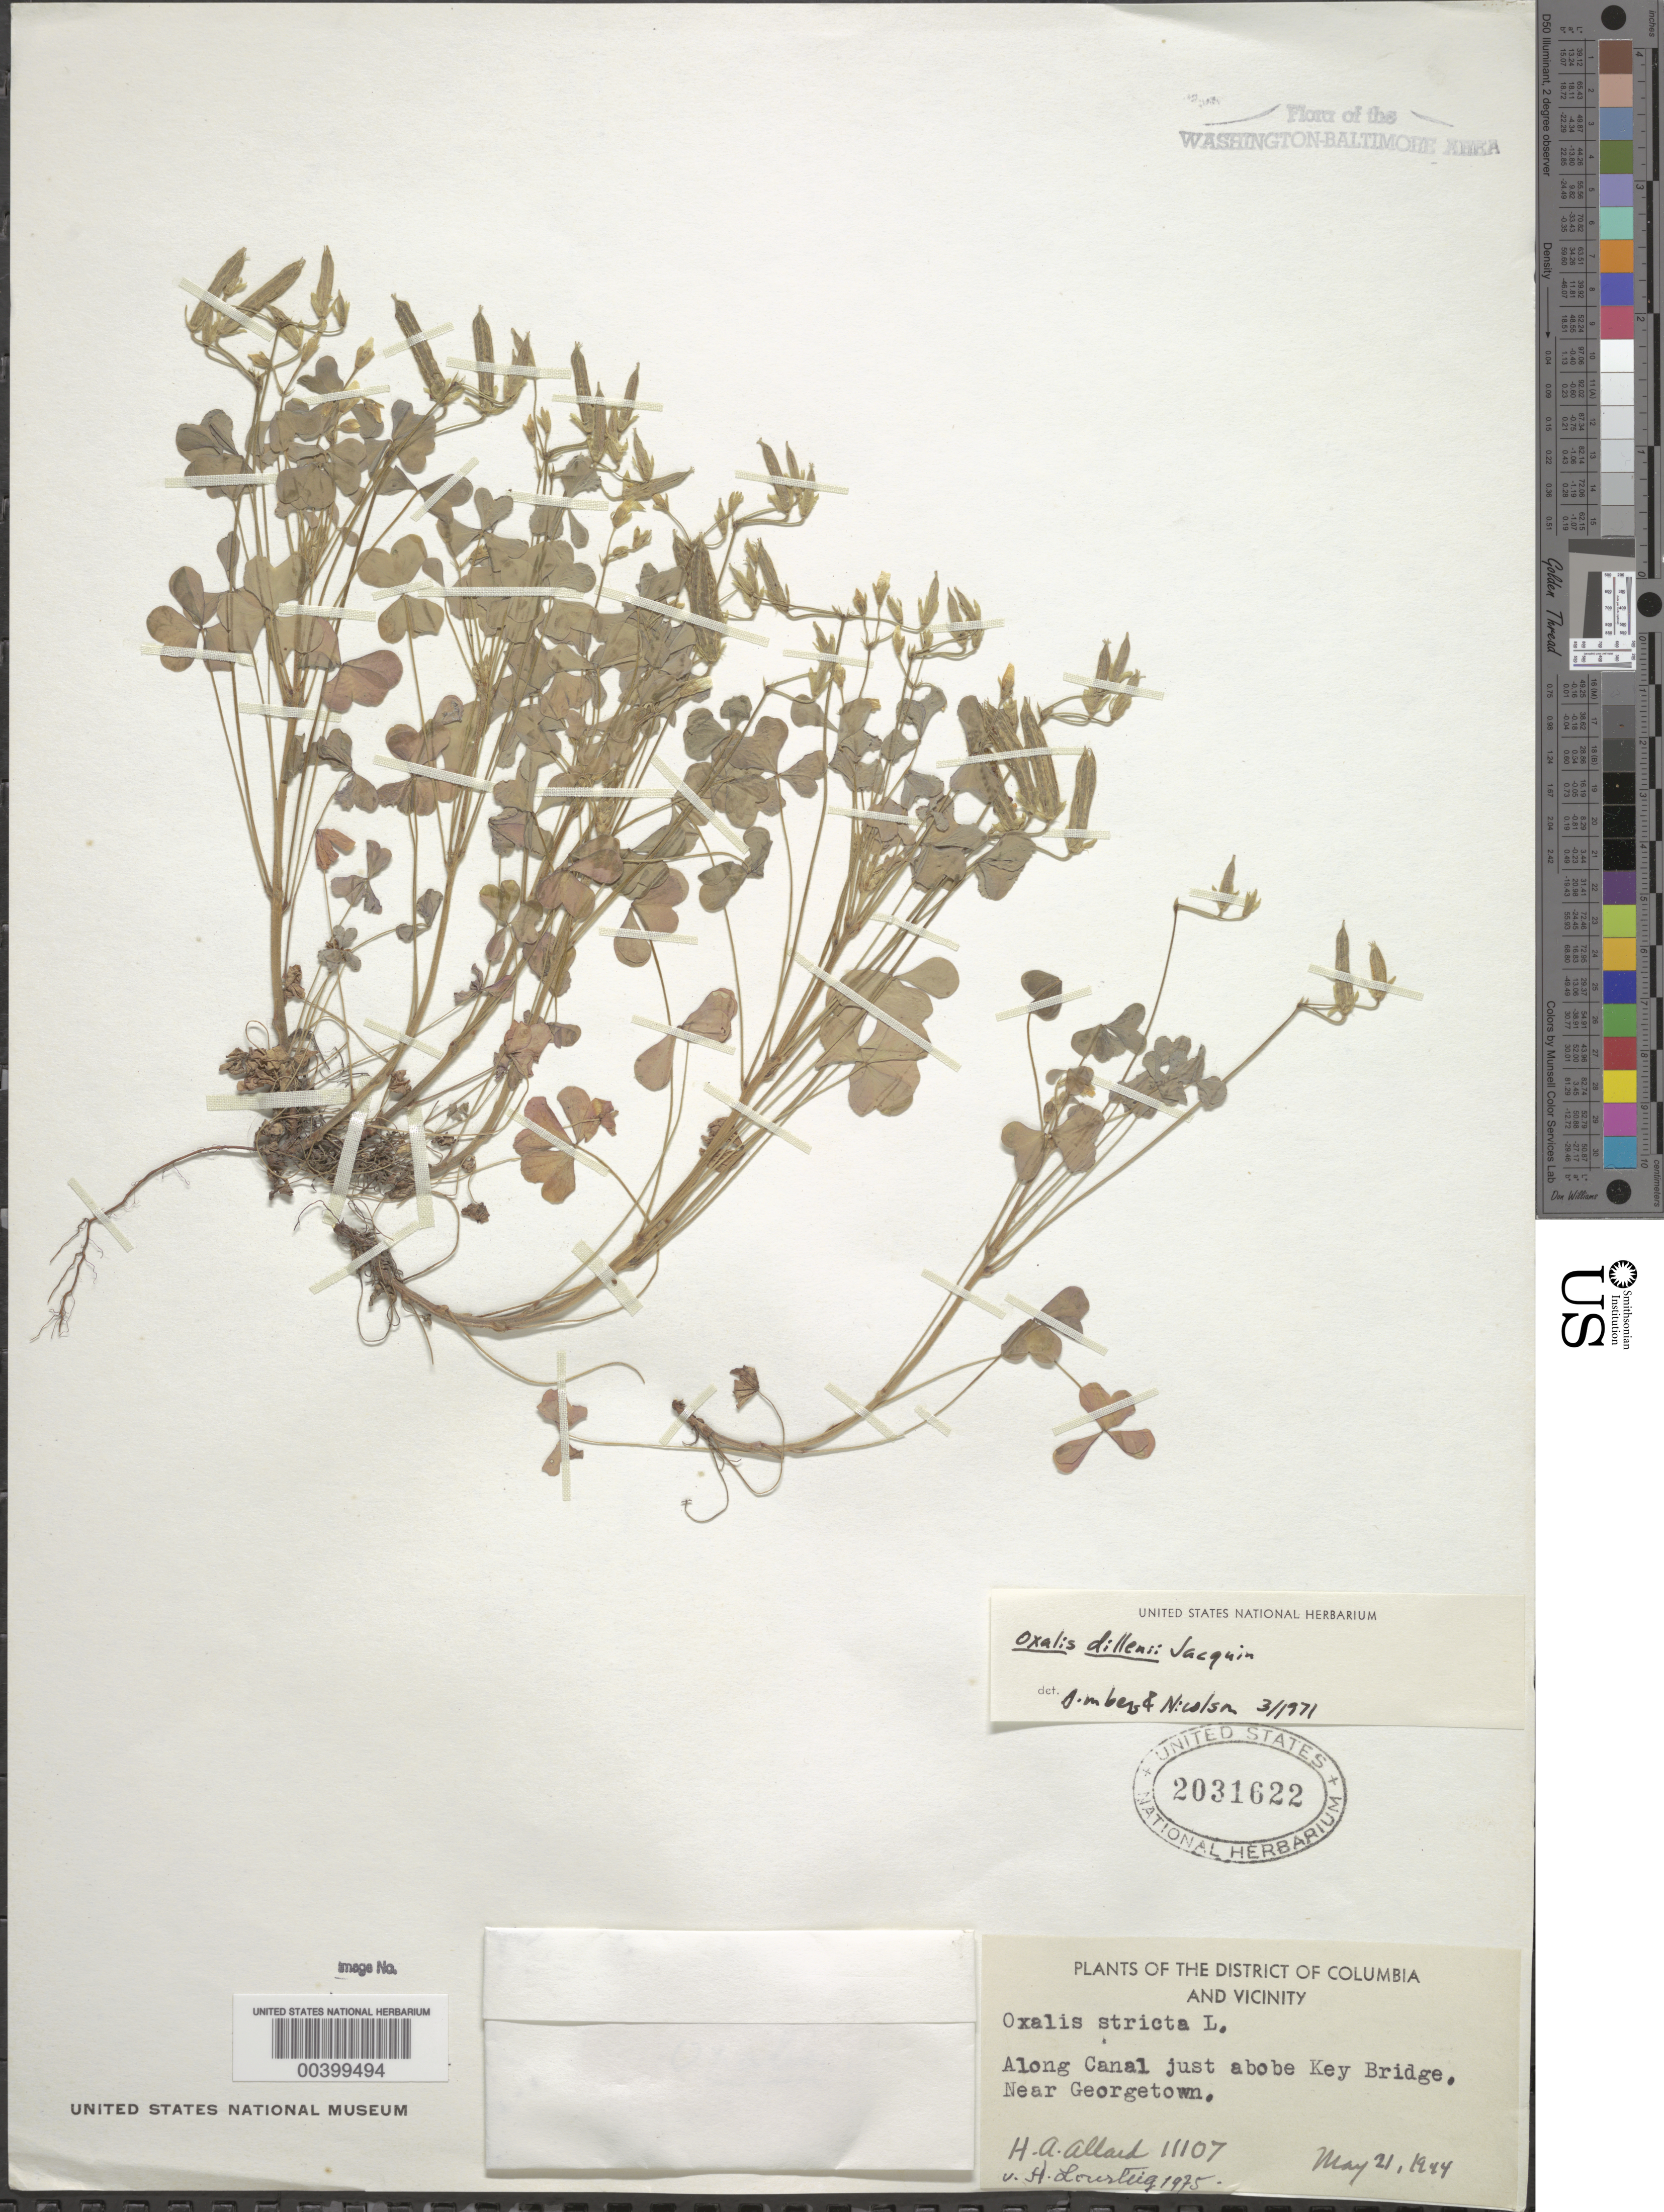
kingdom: Plantae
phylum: Tracheophyta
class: Magnoliopsida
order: Oxalidales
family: Oxalidaceae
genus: Oxalis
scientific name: Oxalis stricta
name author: L.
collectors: H. A. Allard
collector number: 11107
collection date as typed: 21 May 1944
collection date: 1944-05-21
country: United States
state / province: District of Columbia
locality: C. and O. Canal above Key Bridge C. and O. Canal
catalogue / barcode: US 2031622